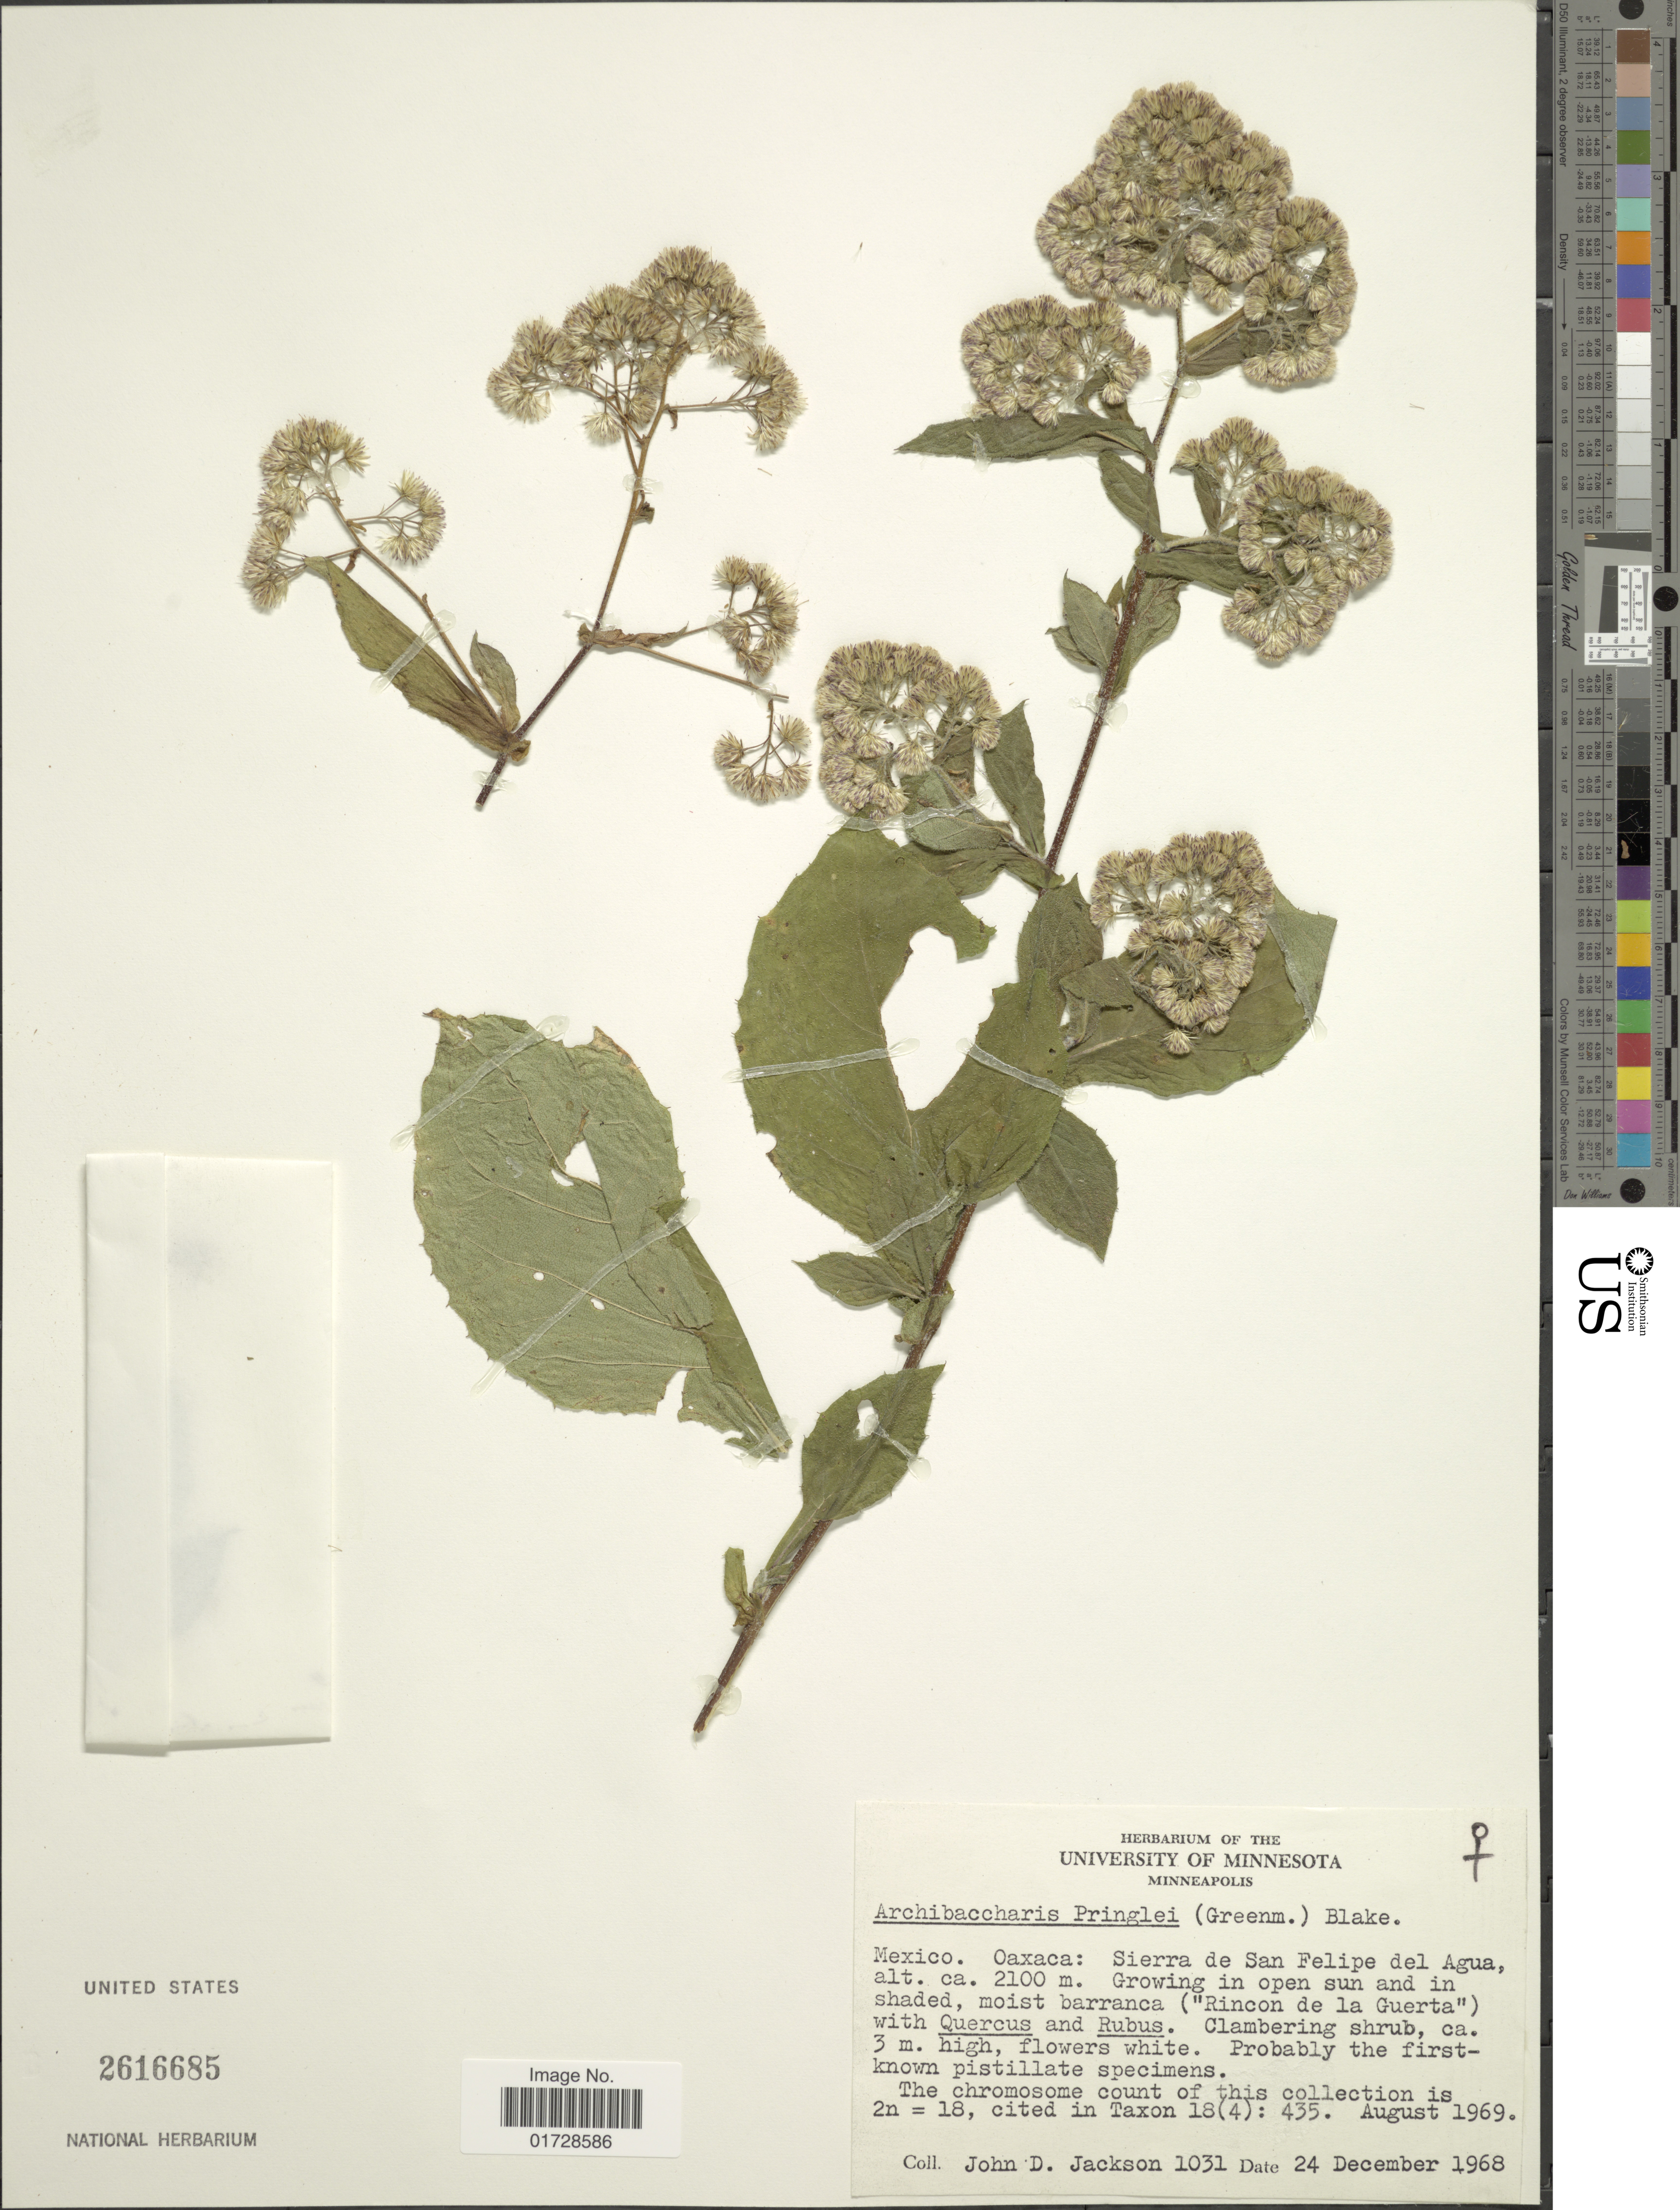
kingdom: Plantae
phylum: Tracheophyta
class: Magnoliopsida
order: Asterales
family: Asteraceae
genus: Archibaccharis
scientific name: Archibaccharis pringlei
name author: (Greenm.) S.F. Blake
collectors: J. Jackson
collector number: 1031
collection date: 1968-12-24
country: Mexico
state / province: Oaxaca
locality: Sierra de San Felipe del Agua (Rincon de la Guerta)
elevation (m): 2100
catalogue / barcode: US 2616685